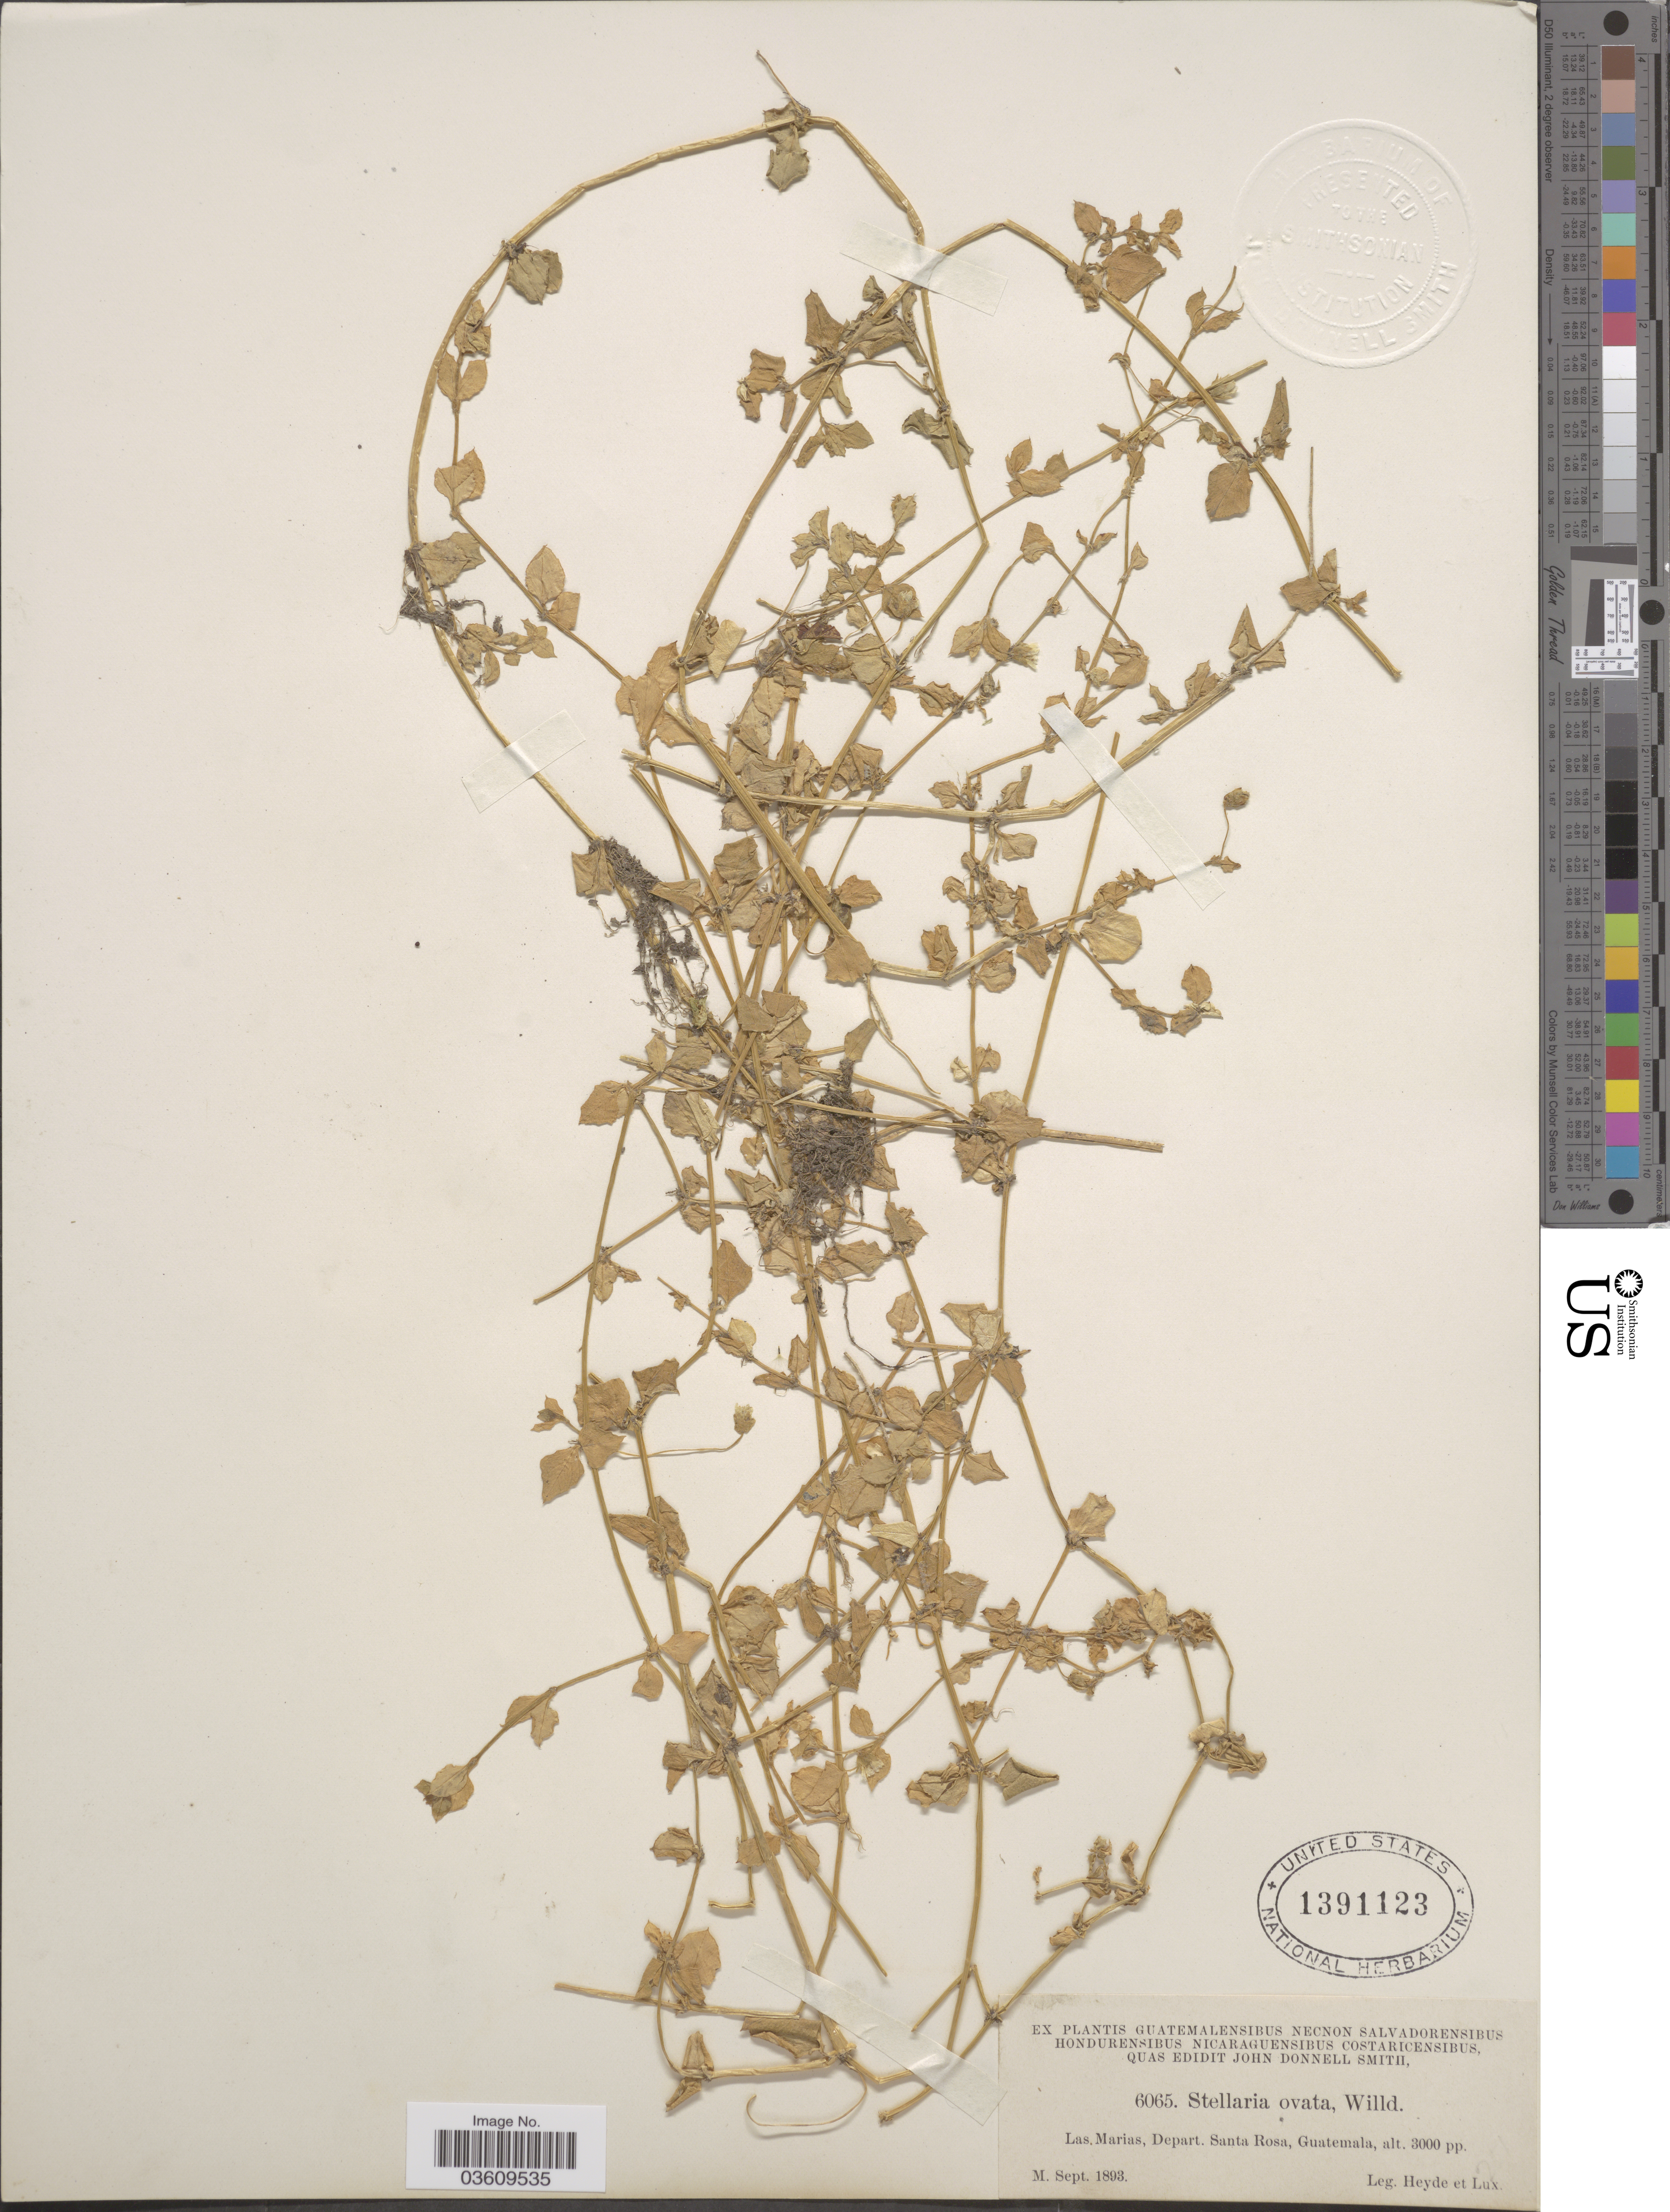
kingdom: Plantae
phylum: Tracheophyta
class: Magnoliopsida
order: Caryophyllales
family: Caryophyllaceae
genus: Stellaria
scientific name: Stellaria ovata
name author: Willd.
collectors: Heyde & Lux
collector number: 6065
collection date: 1893-09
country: Guatemala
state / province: Santa Rosa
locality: Las Marias, Depart. Santa Rosa.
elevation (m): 914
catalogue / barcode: US 1391123